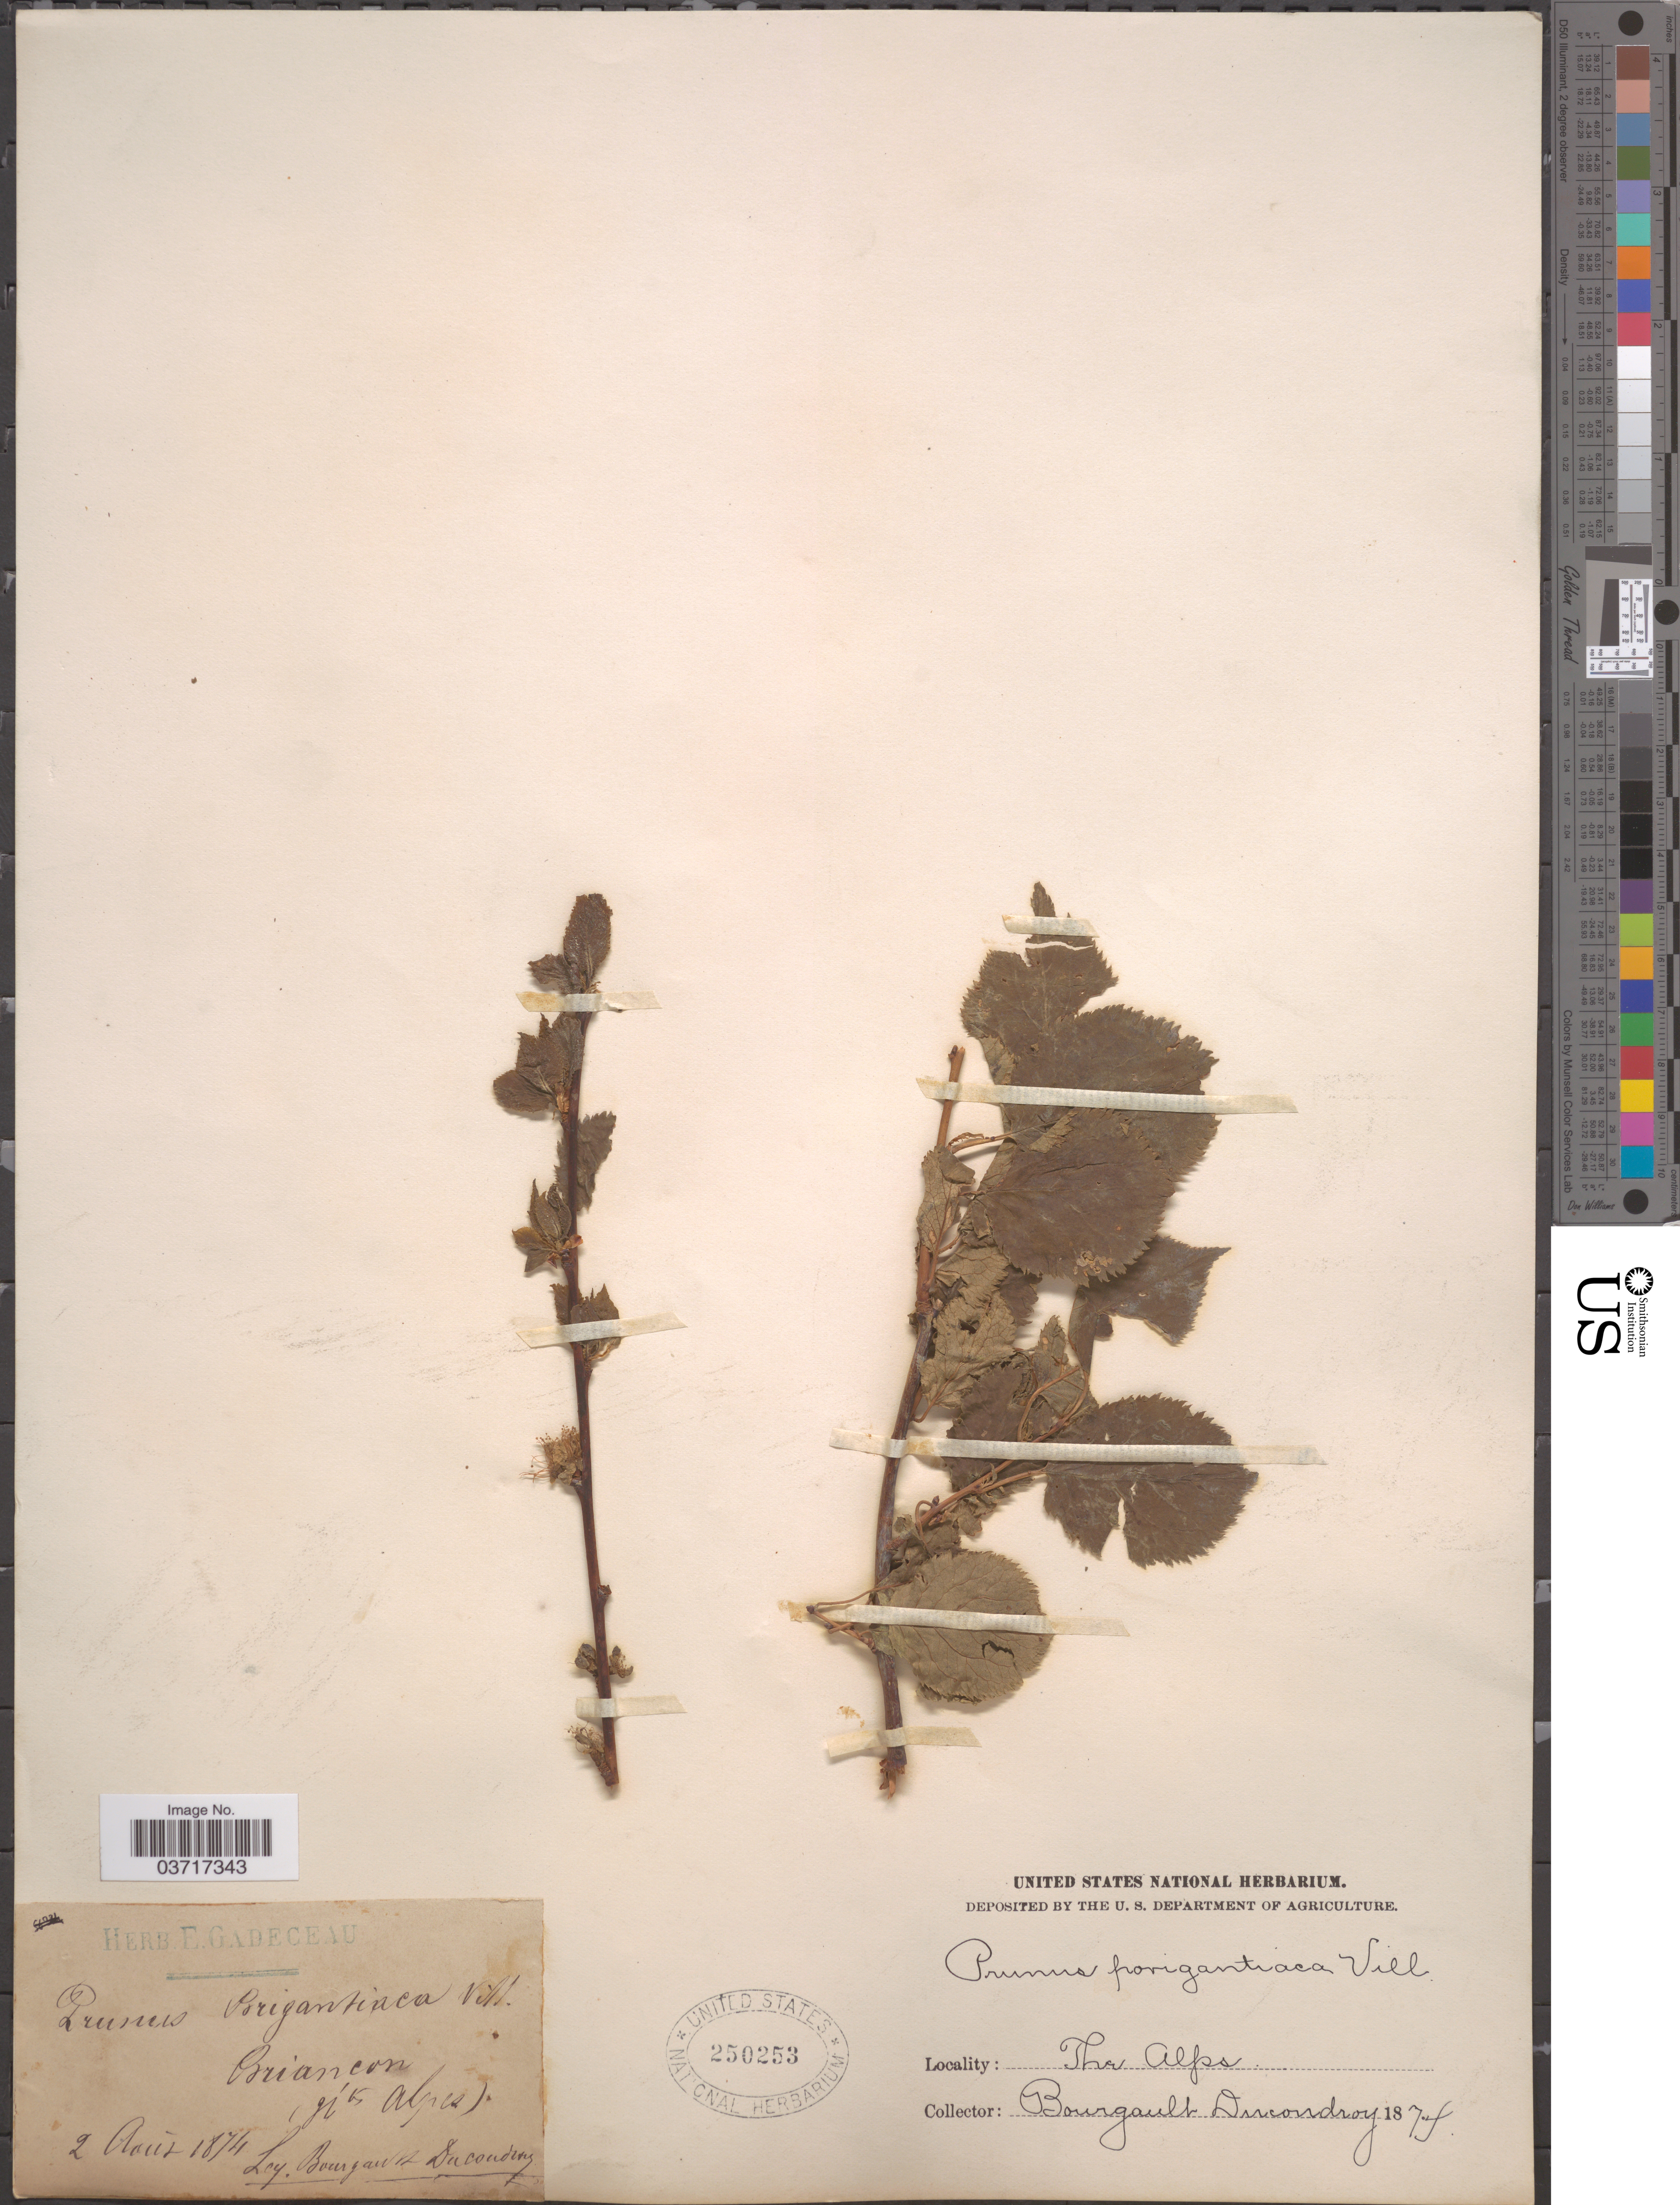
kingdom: Plantae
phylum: Tracheophyta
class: Magnoliopsida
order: Rosales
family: Rosaceae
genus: Prunus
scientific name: Prunus brigantiaca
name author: Vill.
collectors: Bourgault & Ducondroy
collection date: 1874-08-02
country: France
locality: The Alps. Briancon. (Htes Alpes).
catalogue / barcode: US 250253